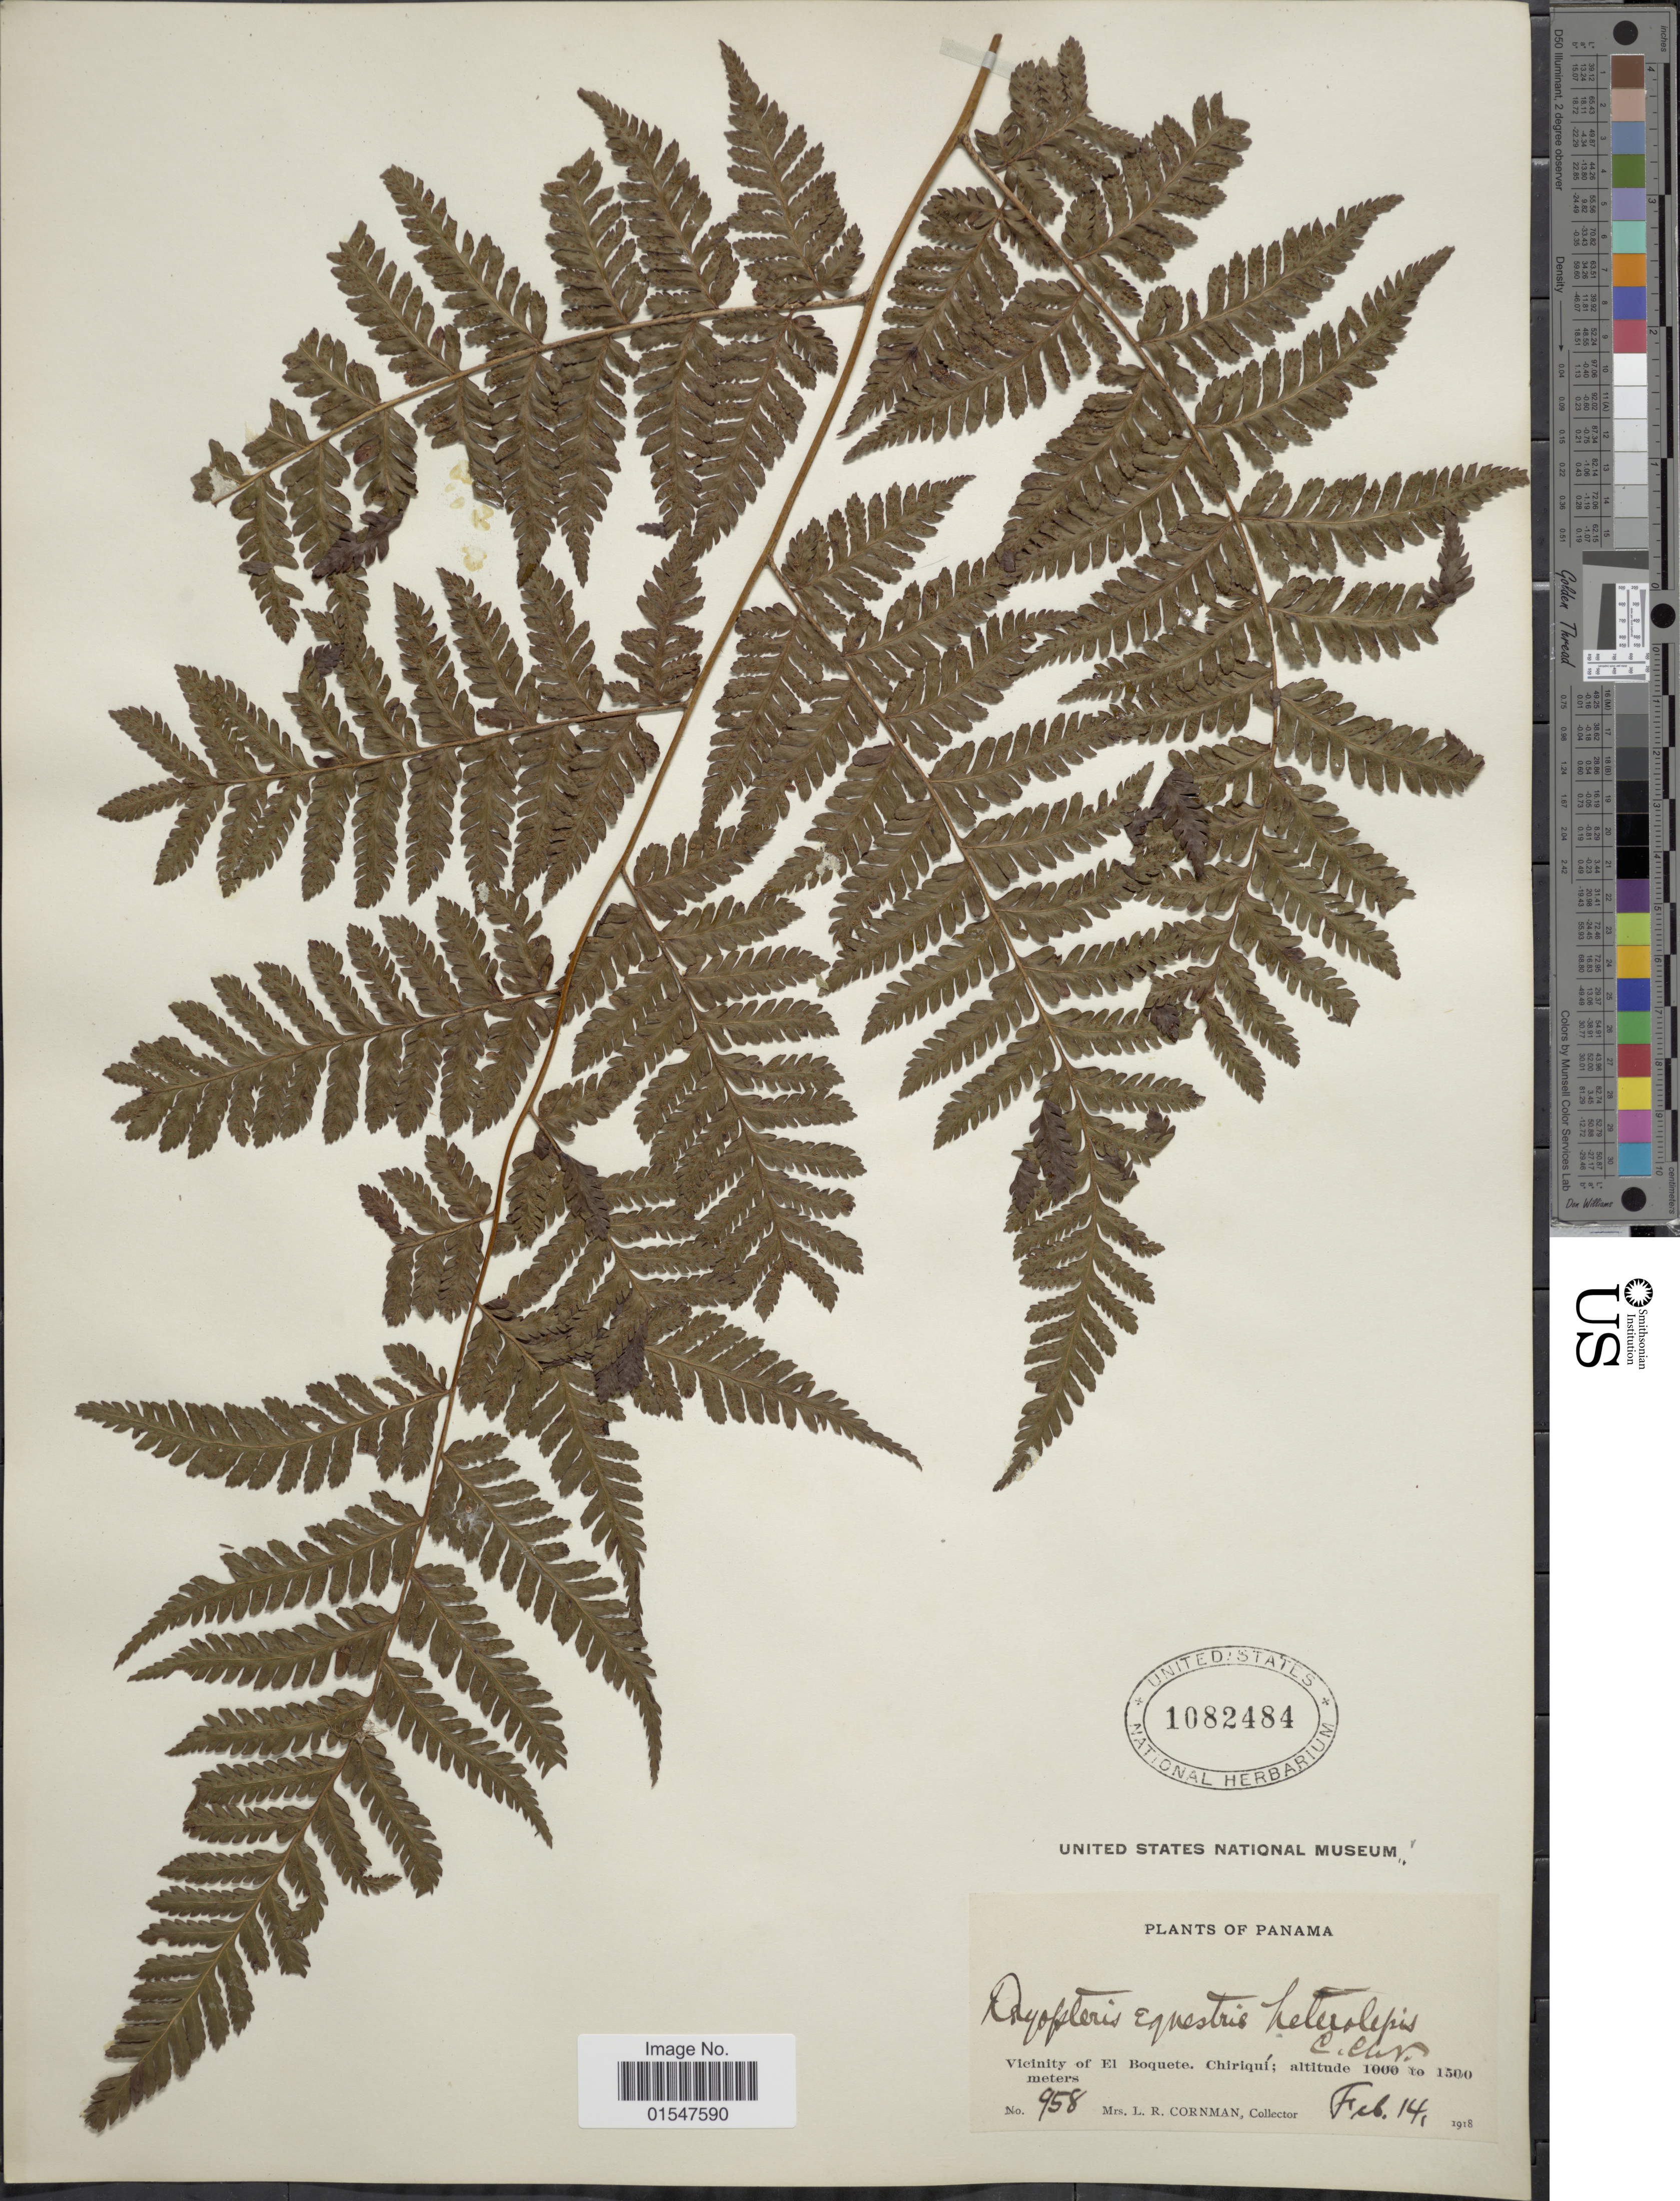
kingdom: Plantae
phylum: Tracheophyta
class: Polypodiopsida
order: Polypodiales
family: Dryopteridaceae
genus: Ctenitis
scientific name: Ctenitis equestris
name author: (Kunze) Ching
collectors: L. Cornman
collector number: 958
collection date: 1918-02-14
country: Panama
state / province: Chiriqui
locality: Vicinity of El Boquete, Chiriqui.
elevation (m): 1000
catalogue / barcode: US 1082484